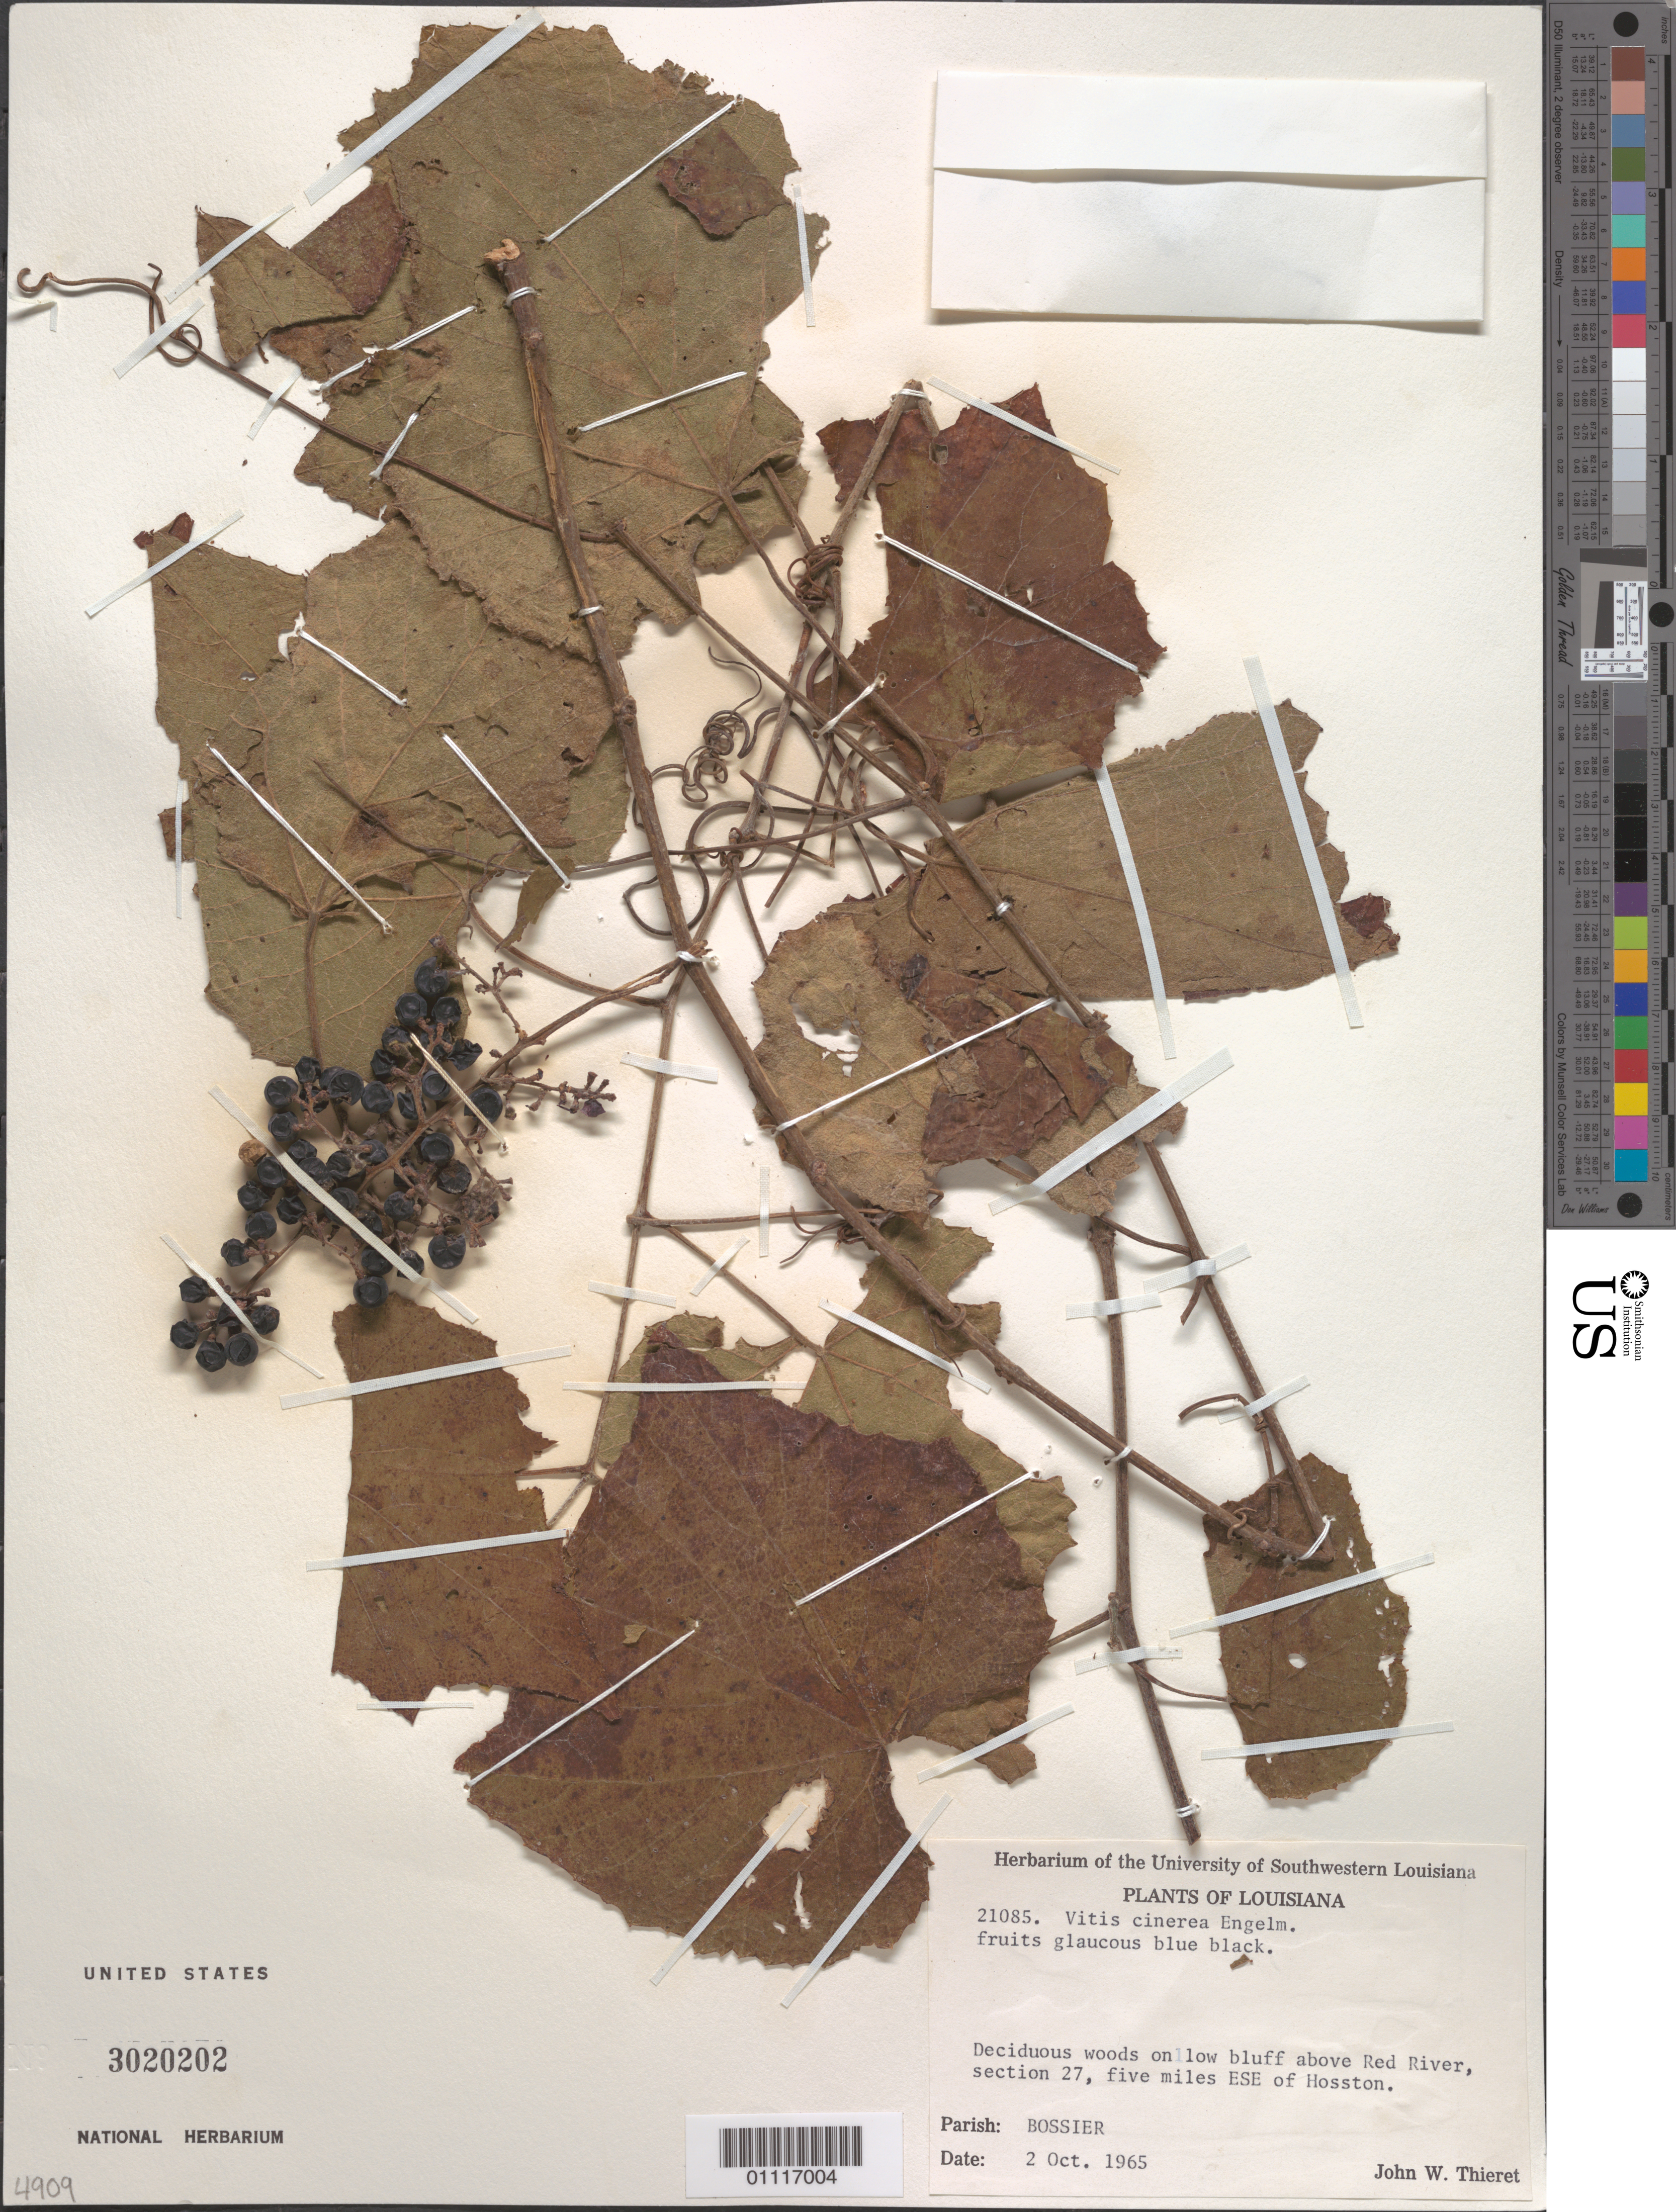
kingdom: Plantae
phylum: Tracheophyta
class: Magnoliopsida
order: Vitales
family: Vitaceae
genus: Vitis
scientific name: Vitis cinerea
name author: (Engelm.) Millardet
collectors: J. W. Thieret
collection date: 1965-10-02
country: United States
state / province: Louisiana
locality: on low bluff above Red River, section 27, five miles ESE of Hosston. Parish: Bossier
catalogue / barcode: US 3020202